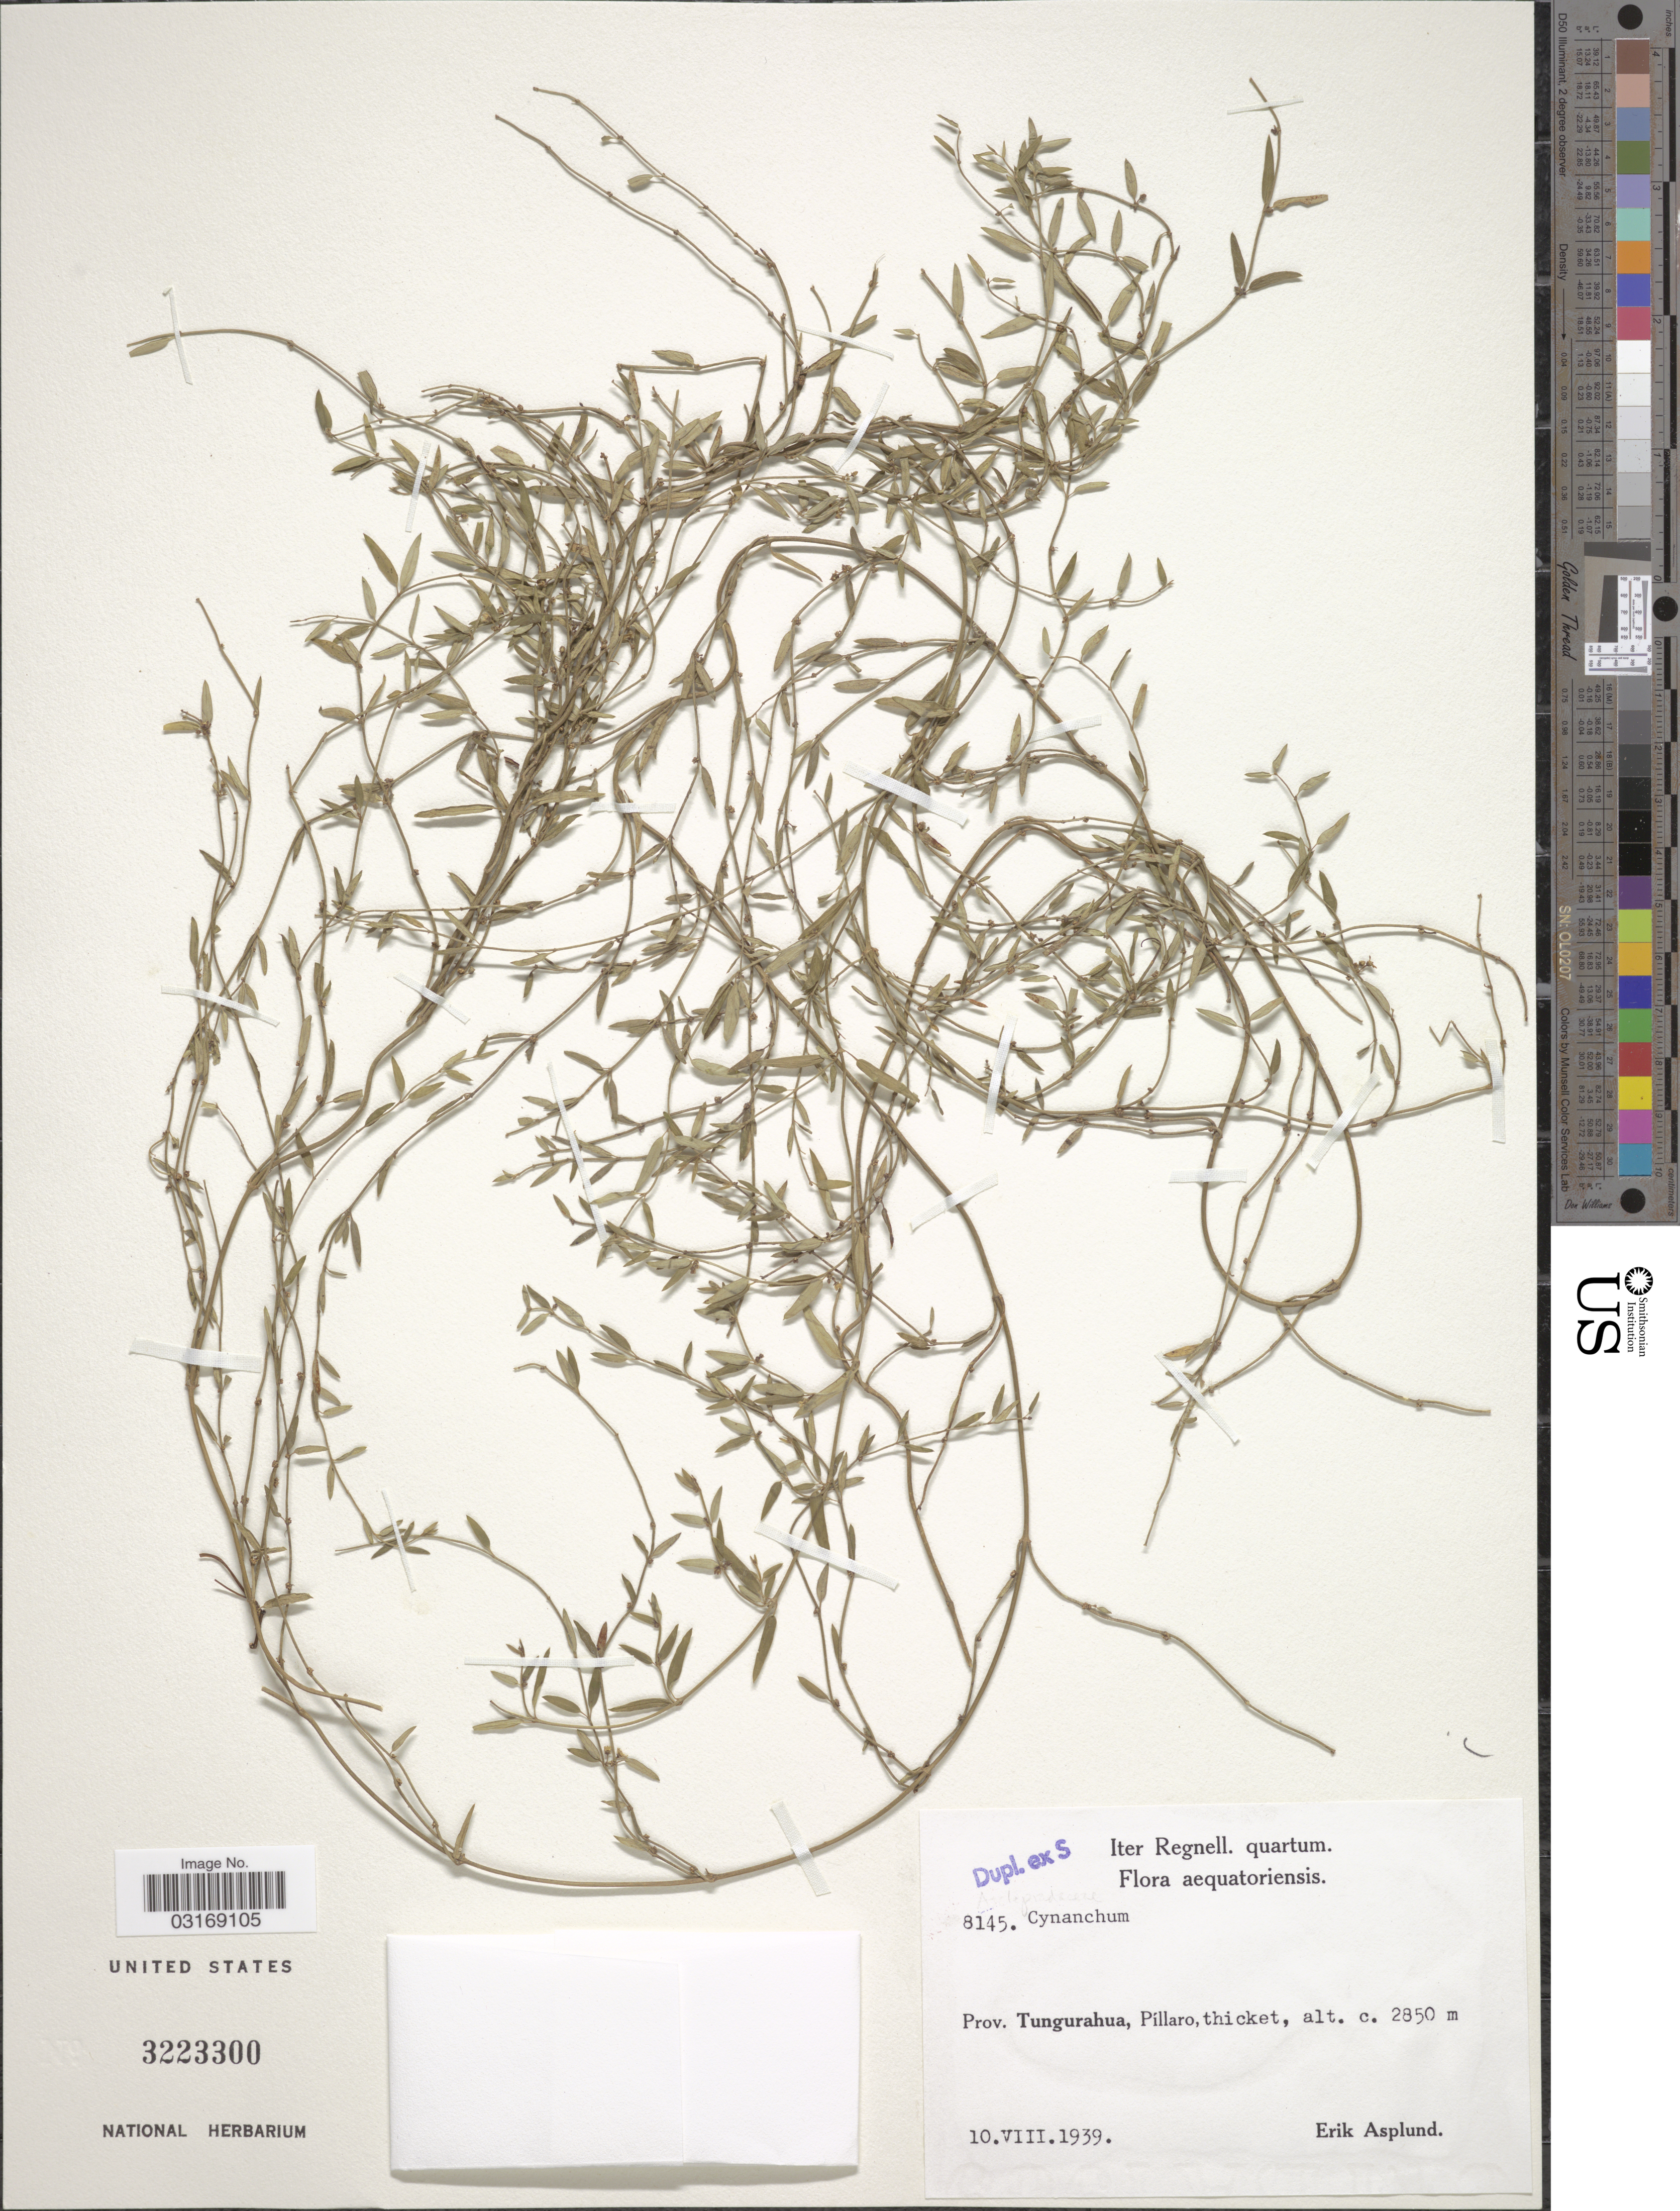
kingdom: Plantae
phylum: Tracheophyta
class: Magnoliopsida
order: Gentianales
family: Apocynaceae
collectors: E. Asplund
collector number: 8145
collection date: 1939-08-10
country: Ecuador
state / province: Tungurahua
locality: Aequatoriensis. Píllaro.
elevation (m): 2850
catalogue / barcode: US 3223300